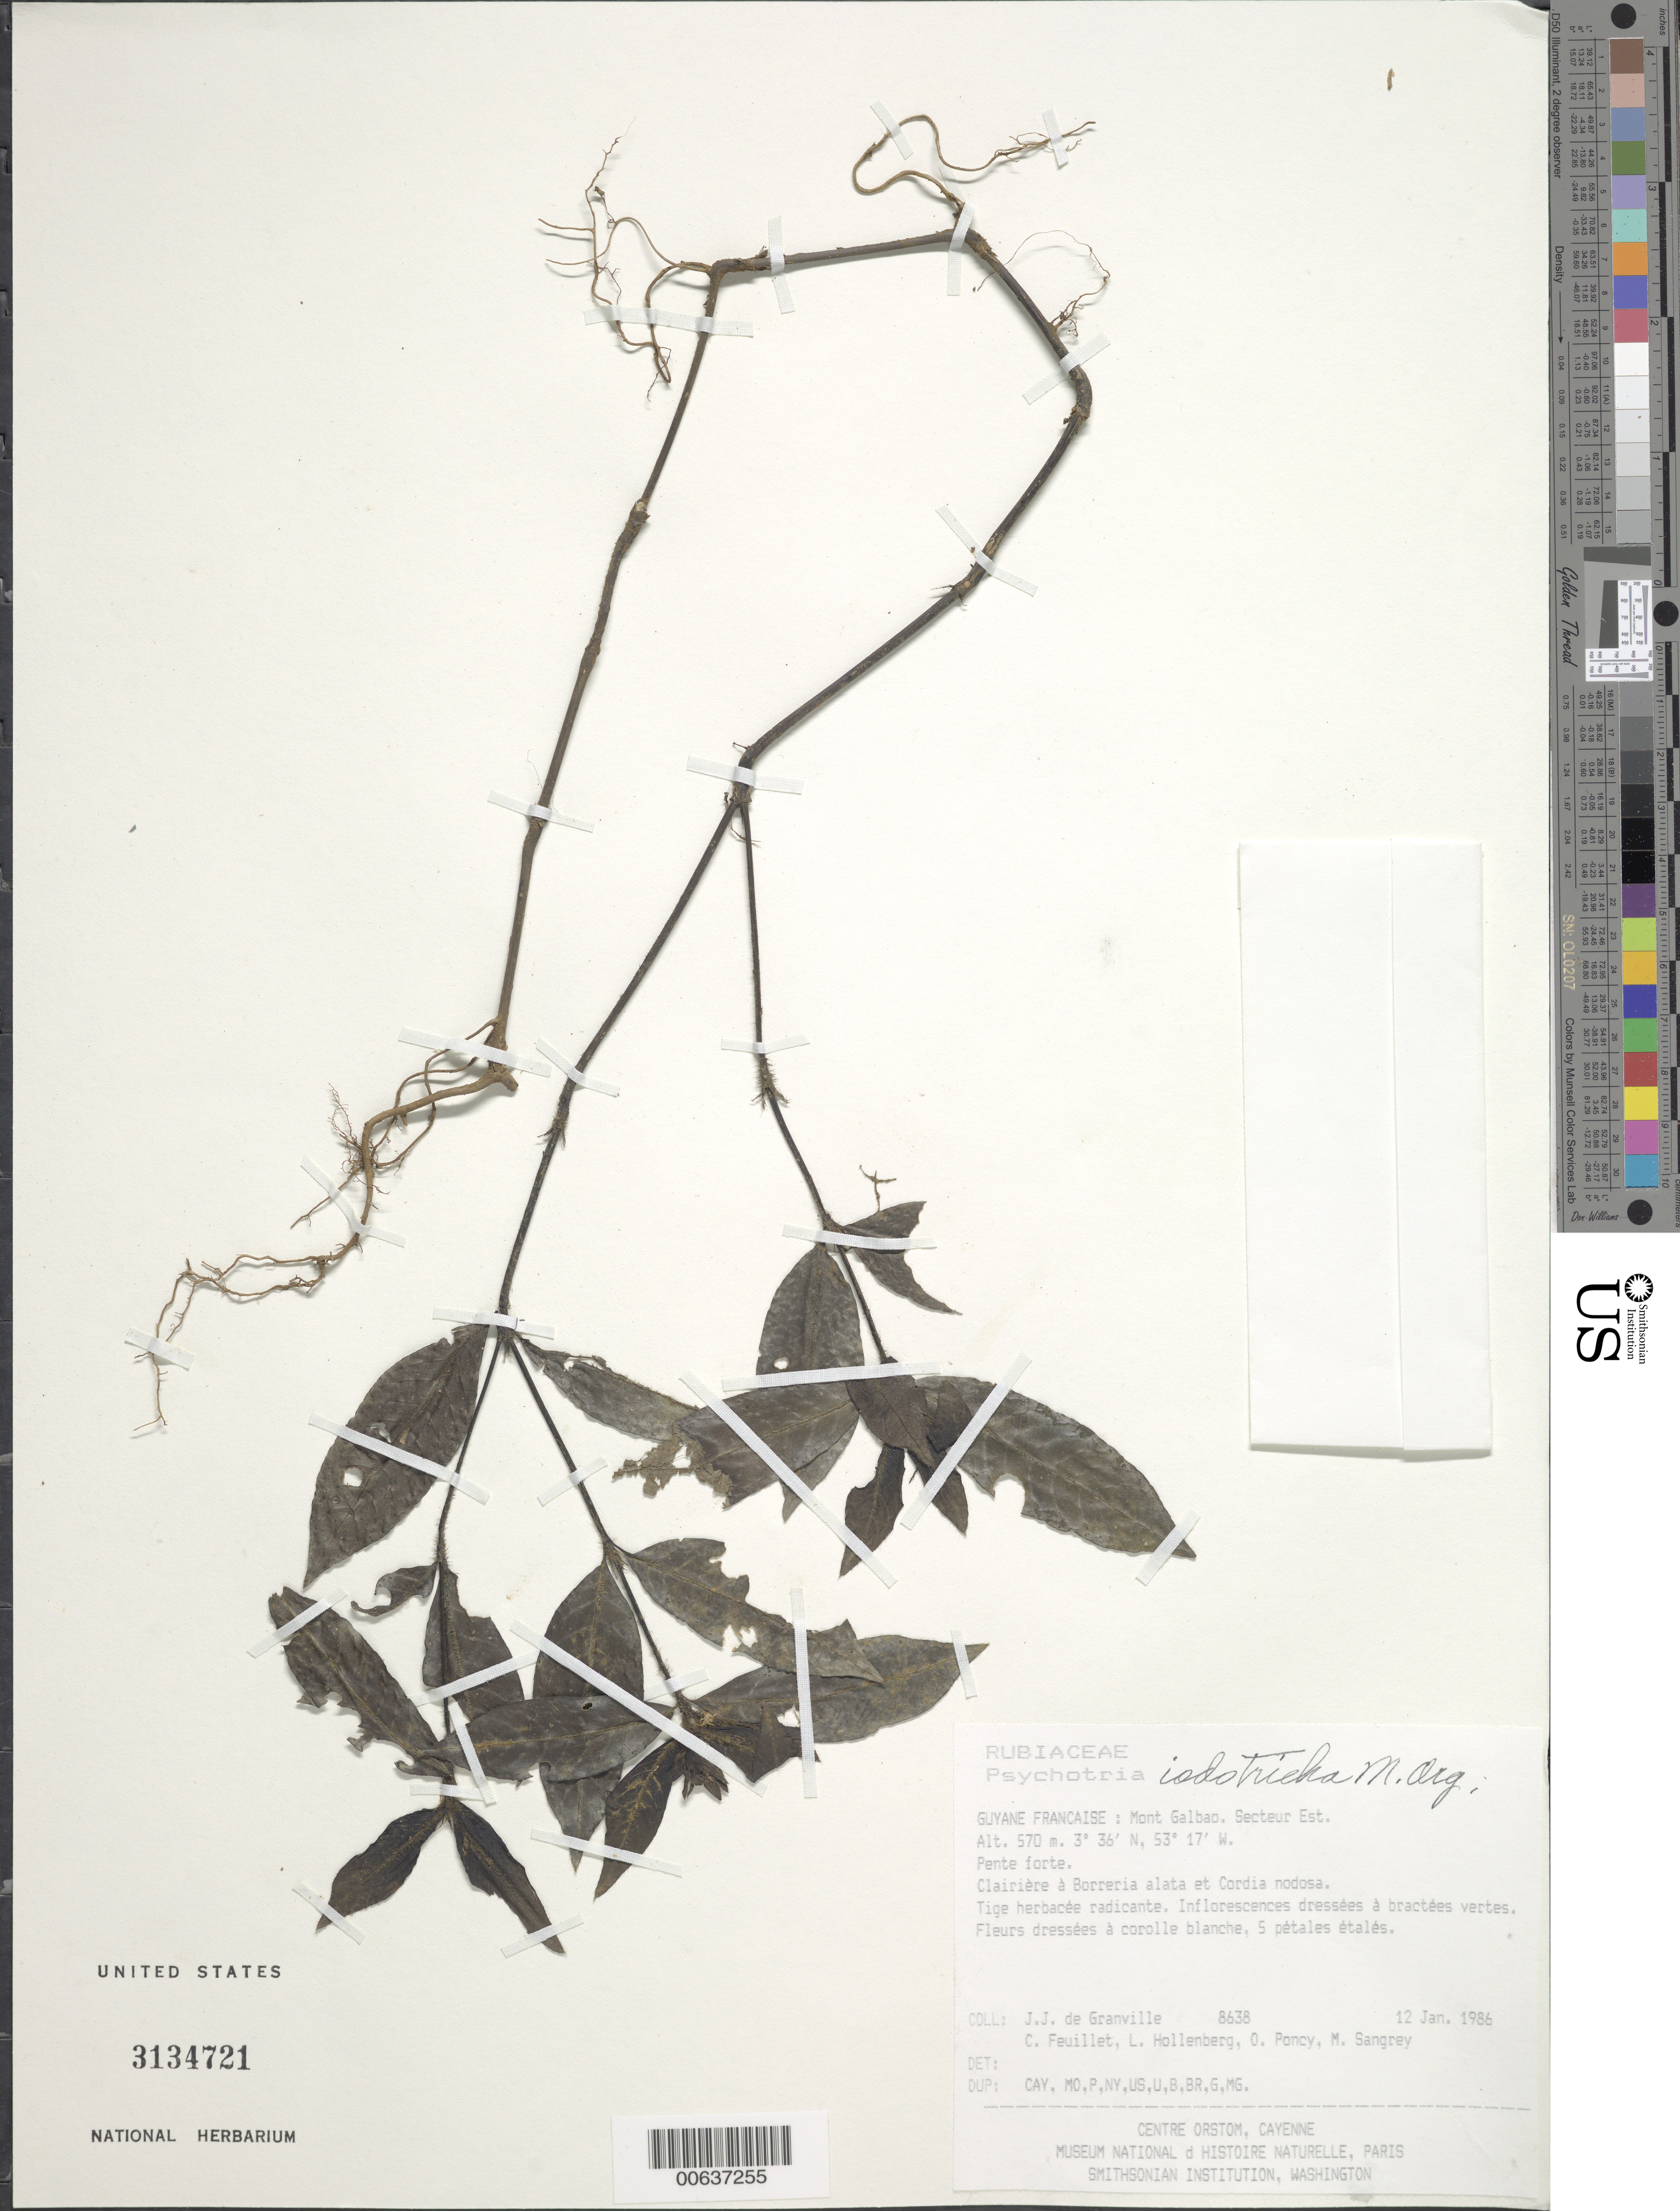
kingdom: Plantae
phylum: Tracheophyta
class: Magnoliopsida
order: Gentianales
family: Rubiaceae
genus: Palicourea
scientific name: Palicourea iodotricha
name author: (Müll. Arg.) Delprete & J.H. Kirkbr.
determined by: Kirkbride, J. H., Jr.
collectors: J.-J. de Granville, C. Feuillet, L. Hollenberg, O. Poncy & M. S. Sangrey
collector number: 8638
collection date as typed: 12-Jan-86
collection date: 1986-01-12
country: French Guiana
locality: Mont Galbao. Secteur Est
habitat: Clairière à Borreria alata et Cordia nodosa, pente forte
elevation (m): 570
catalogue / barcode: US 3134721